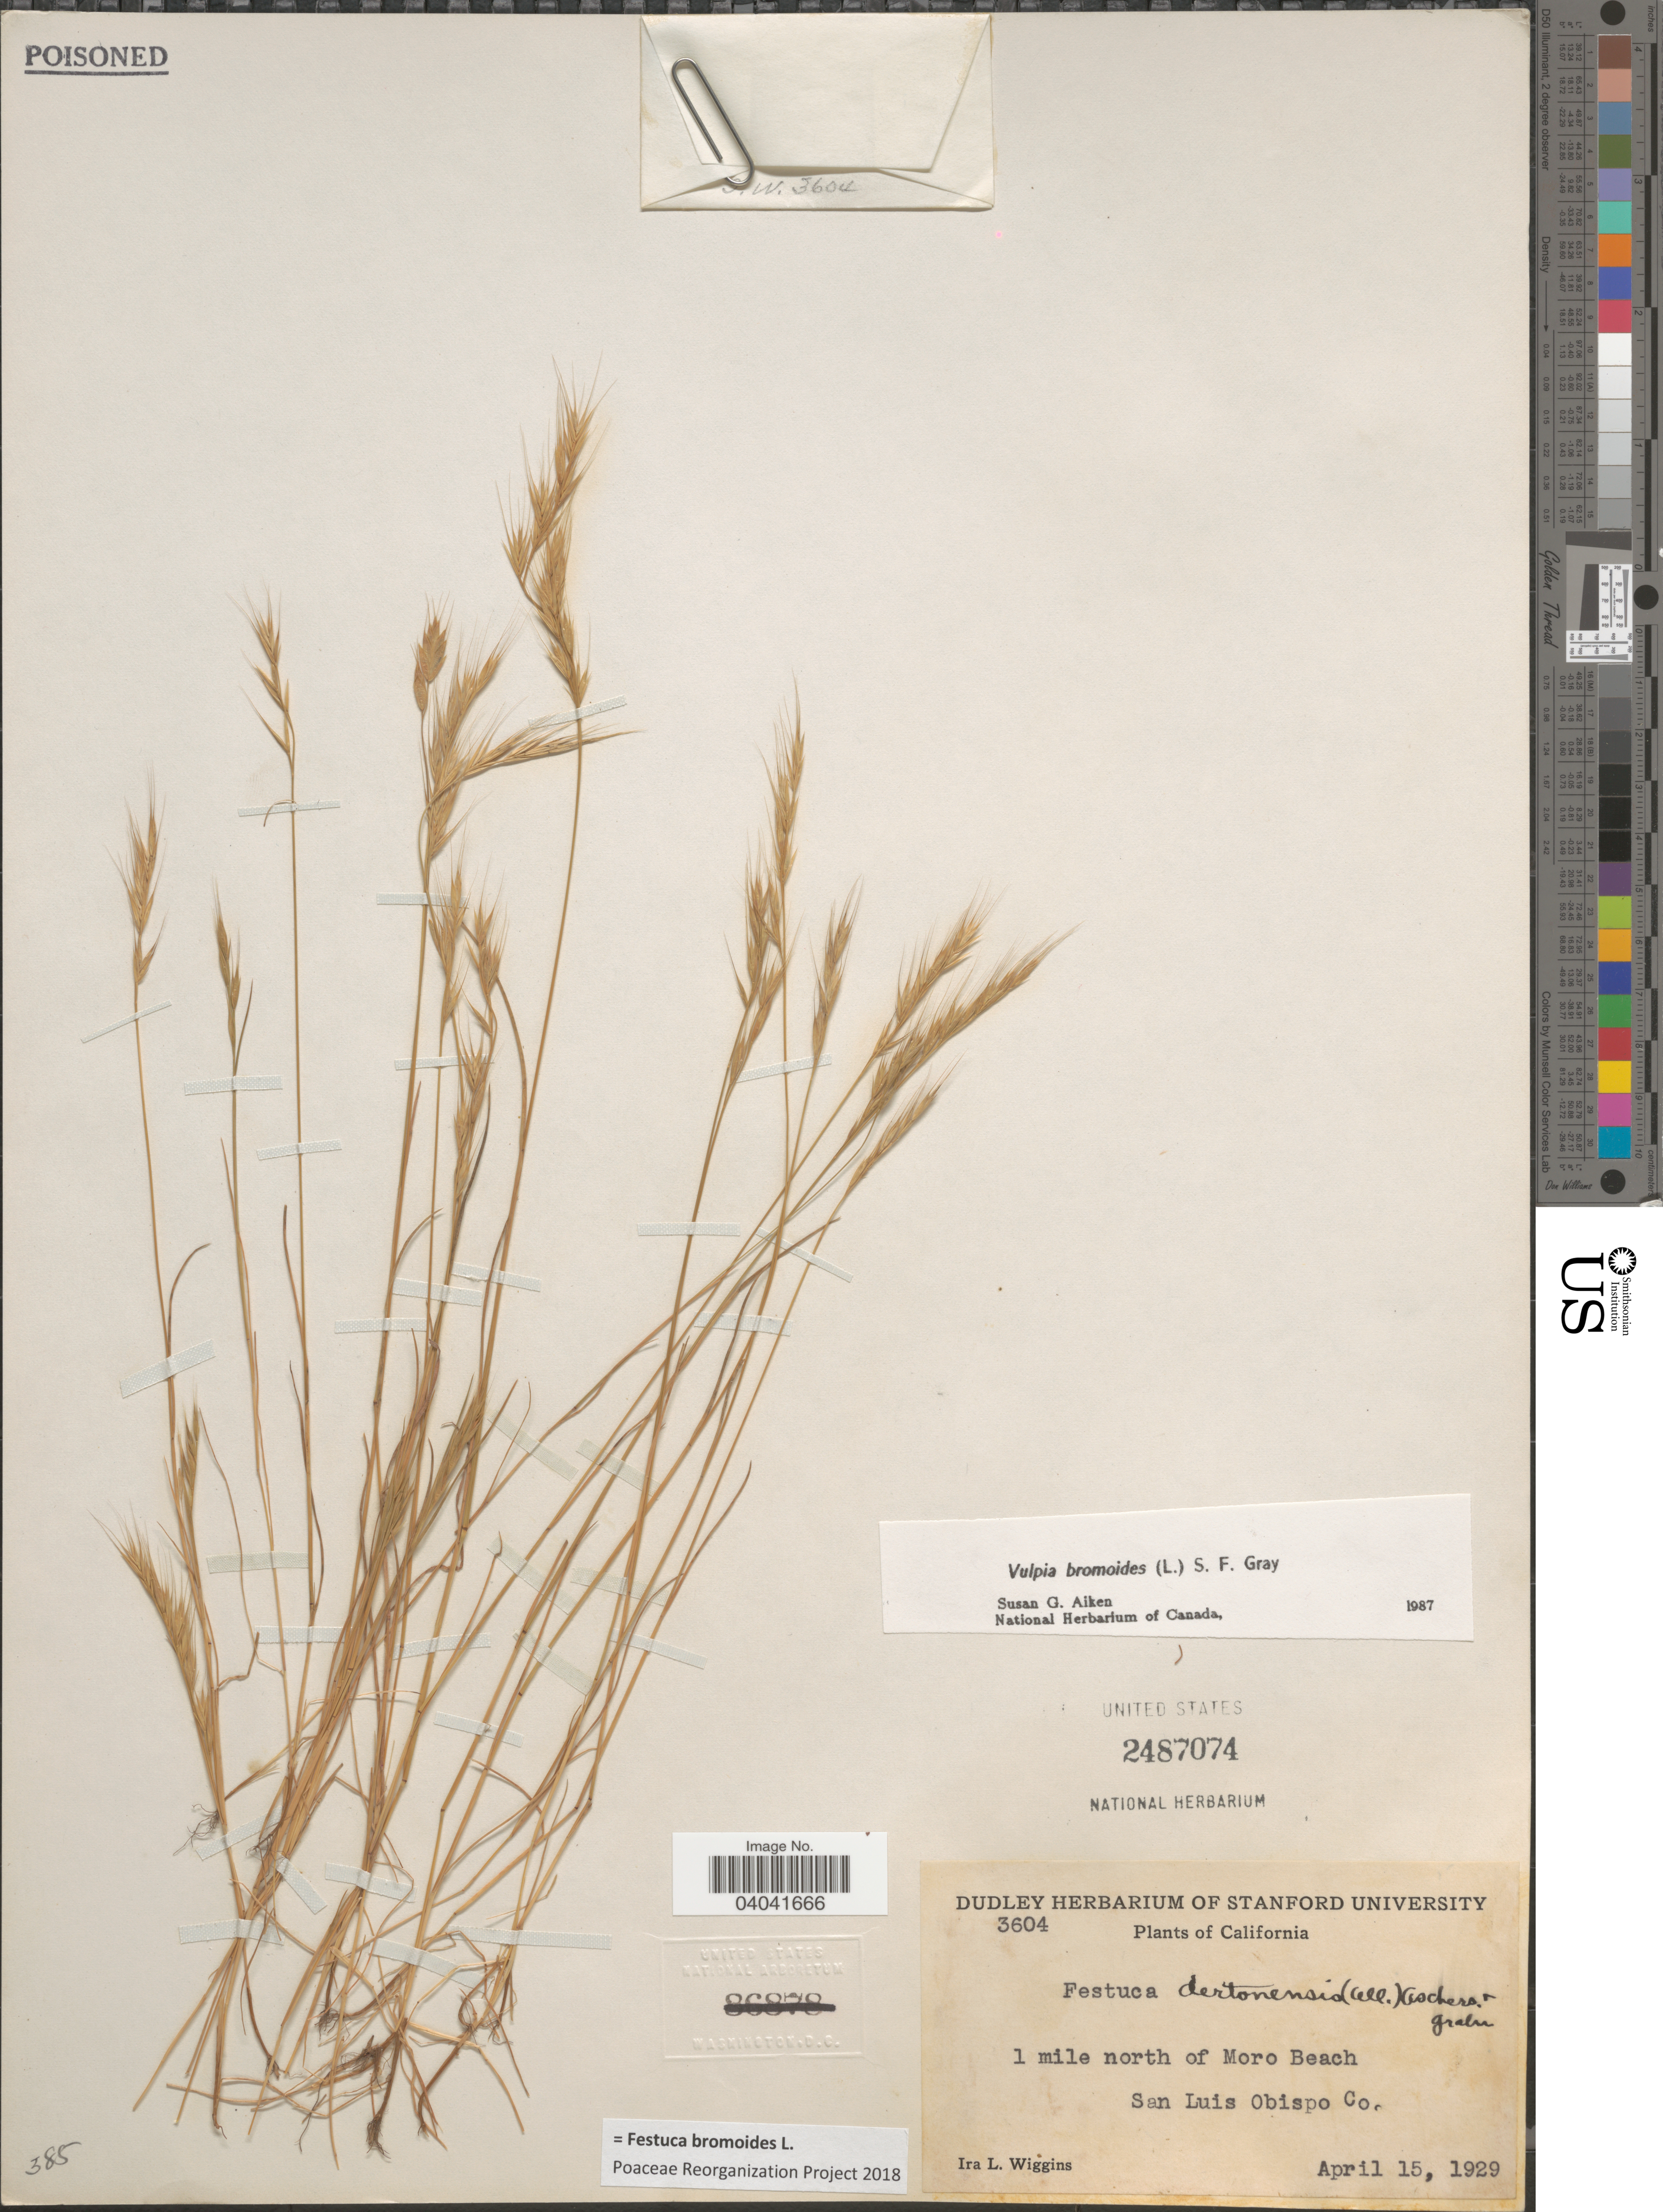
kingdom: Plantae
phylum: Tracheophyta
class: Liliopsida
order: Poales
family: Poaceae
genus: Festuca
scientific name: Festuca bromoides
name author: L.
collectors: I. L. Wiggins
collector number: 3604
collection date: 1929-04-15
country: United States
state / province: California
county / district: San Luis Obispo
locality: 1 mile north of Moro Beach. San Luis Obispo Co.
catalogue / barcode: US 2487074